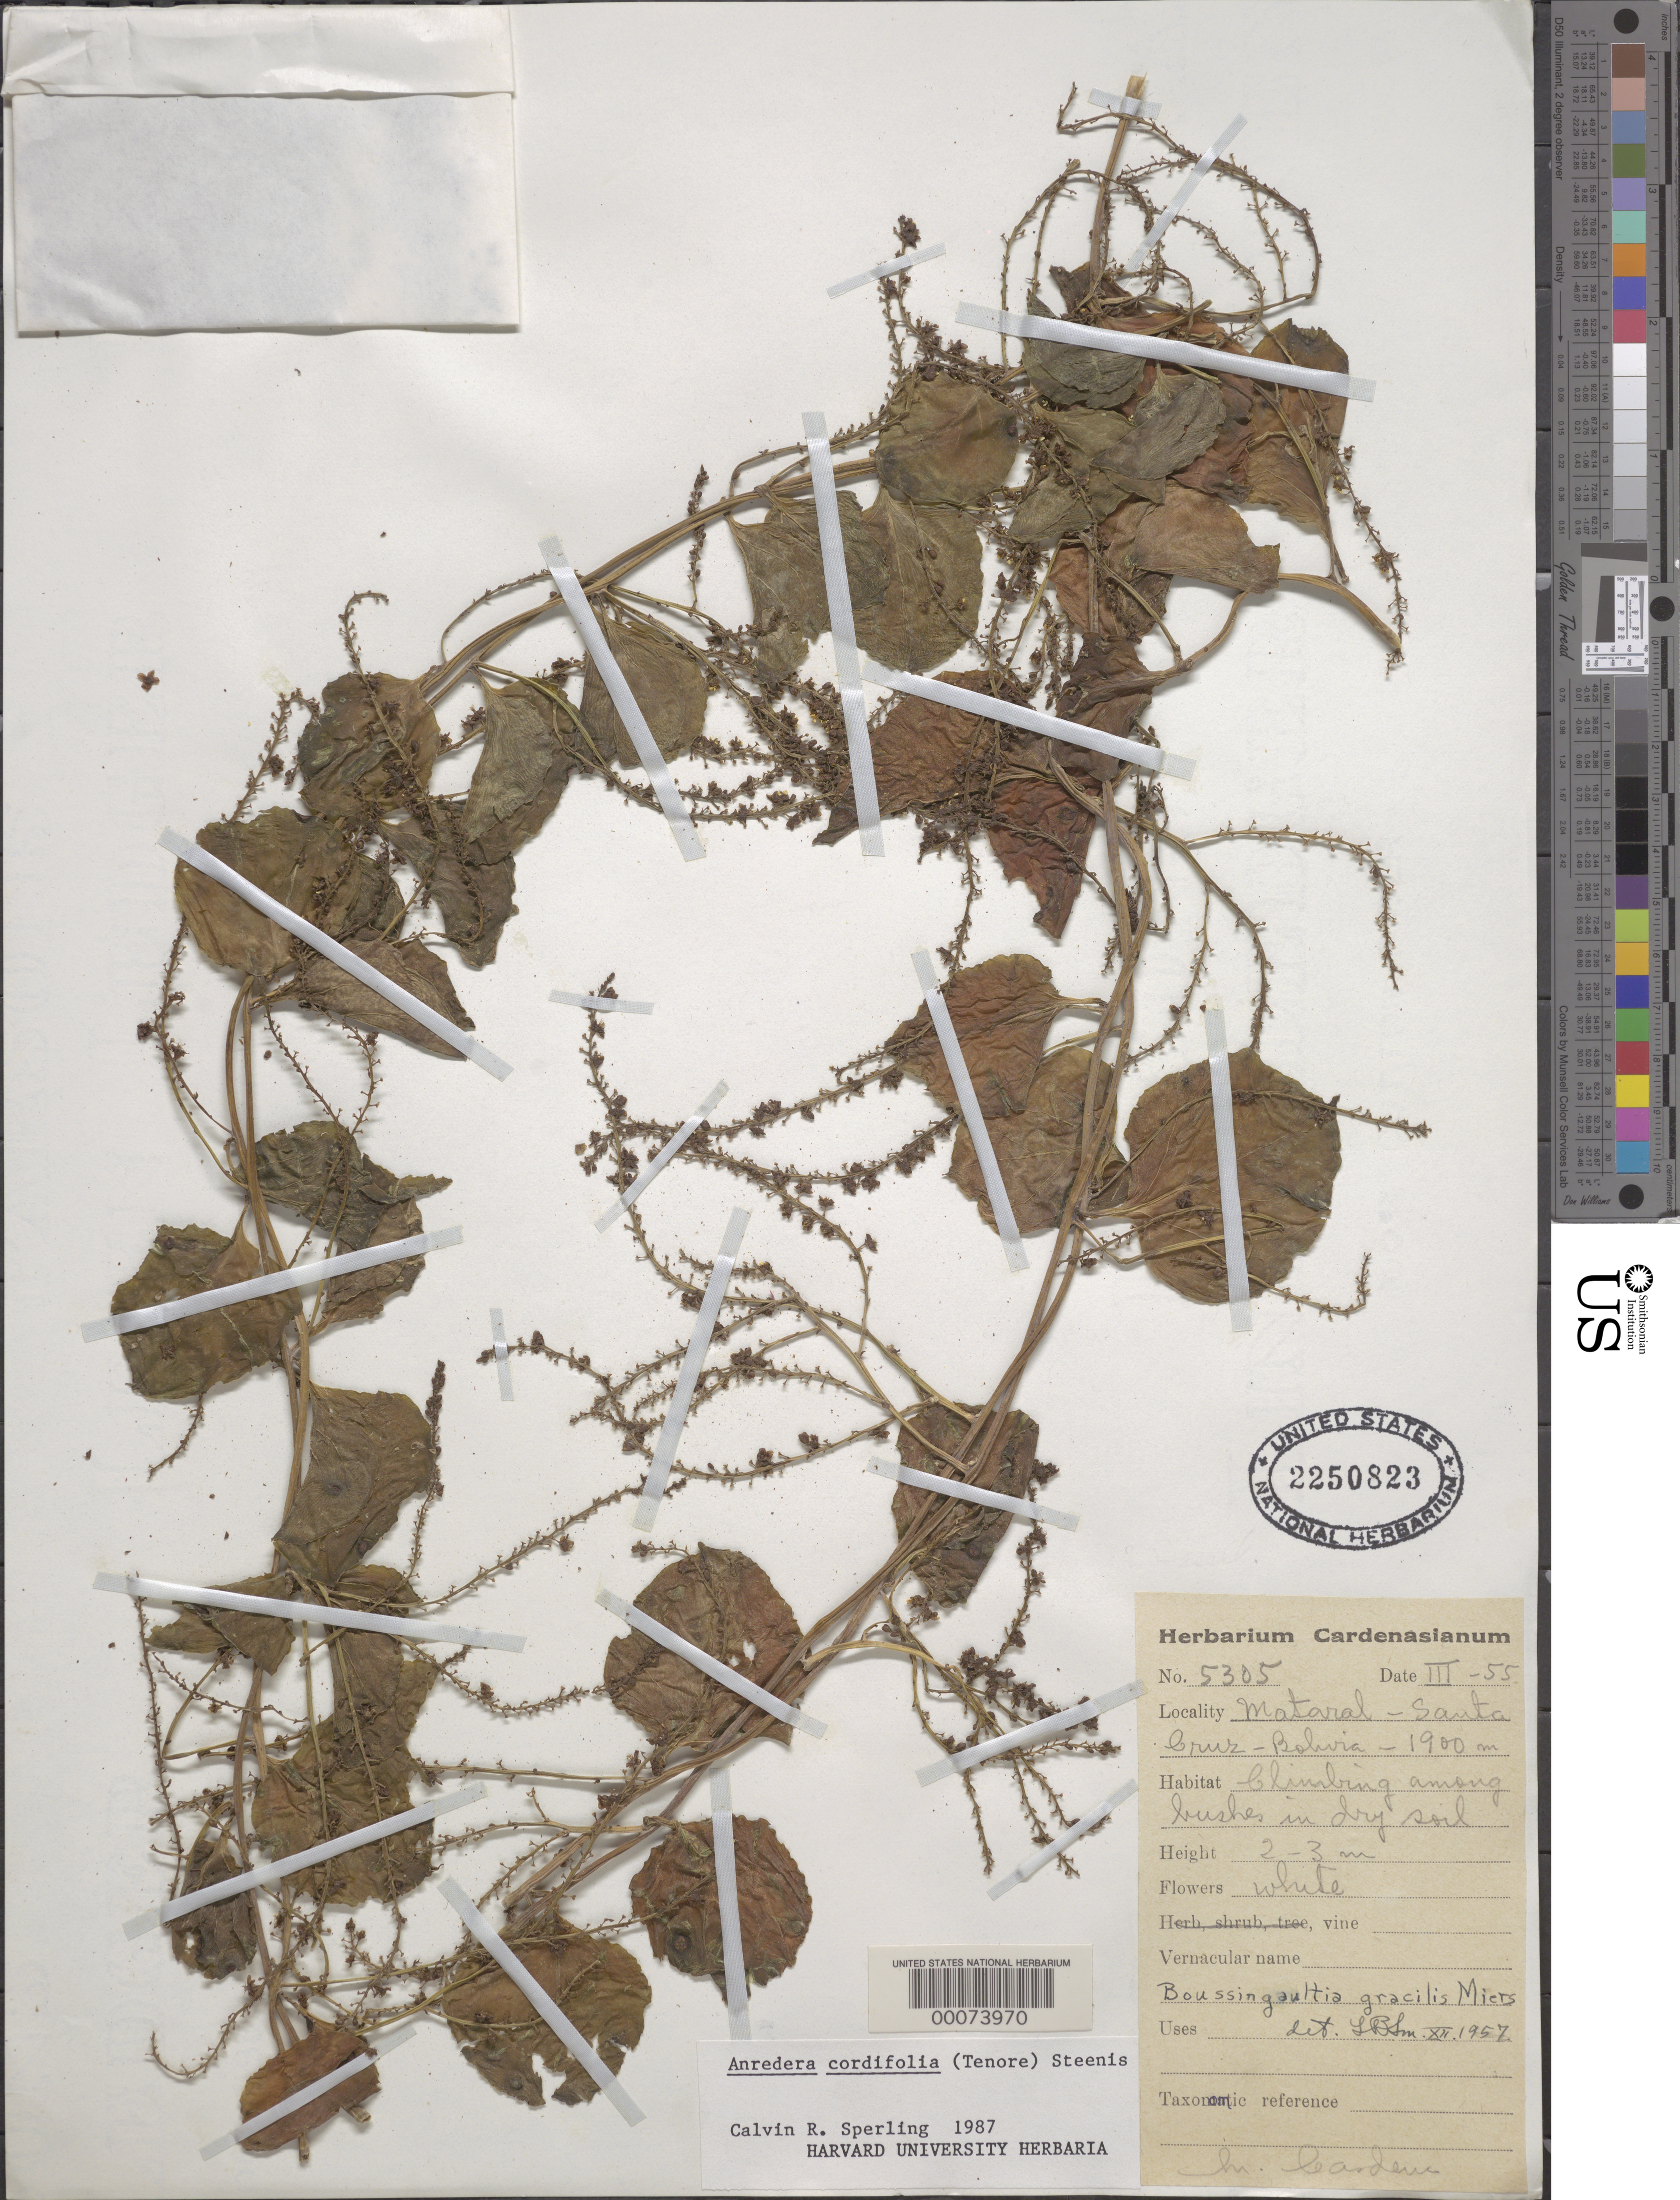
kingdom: Plantae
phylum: Tracheophyta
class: Magnoliopsida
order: Caryophyllales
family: Basellaceae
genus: Anredera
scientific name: Anredera cordifolia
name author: (Ten.) Steenis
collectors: M. Cárdenas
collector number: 5305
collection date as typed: Transcribed d/m/y: /3/55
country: Bolivia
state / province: Santa Cruz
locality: Mataral.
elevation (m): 1900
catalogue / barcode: US 2250823